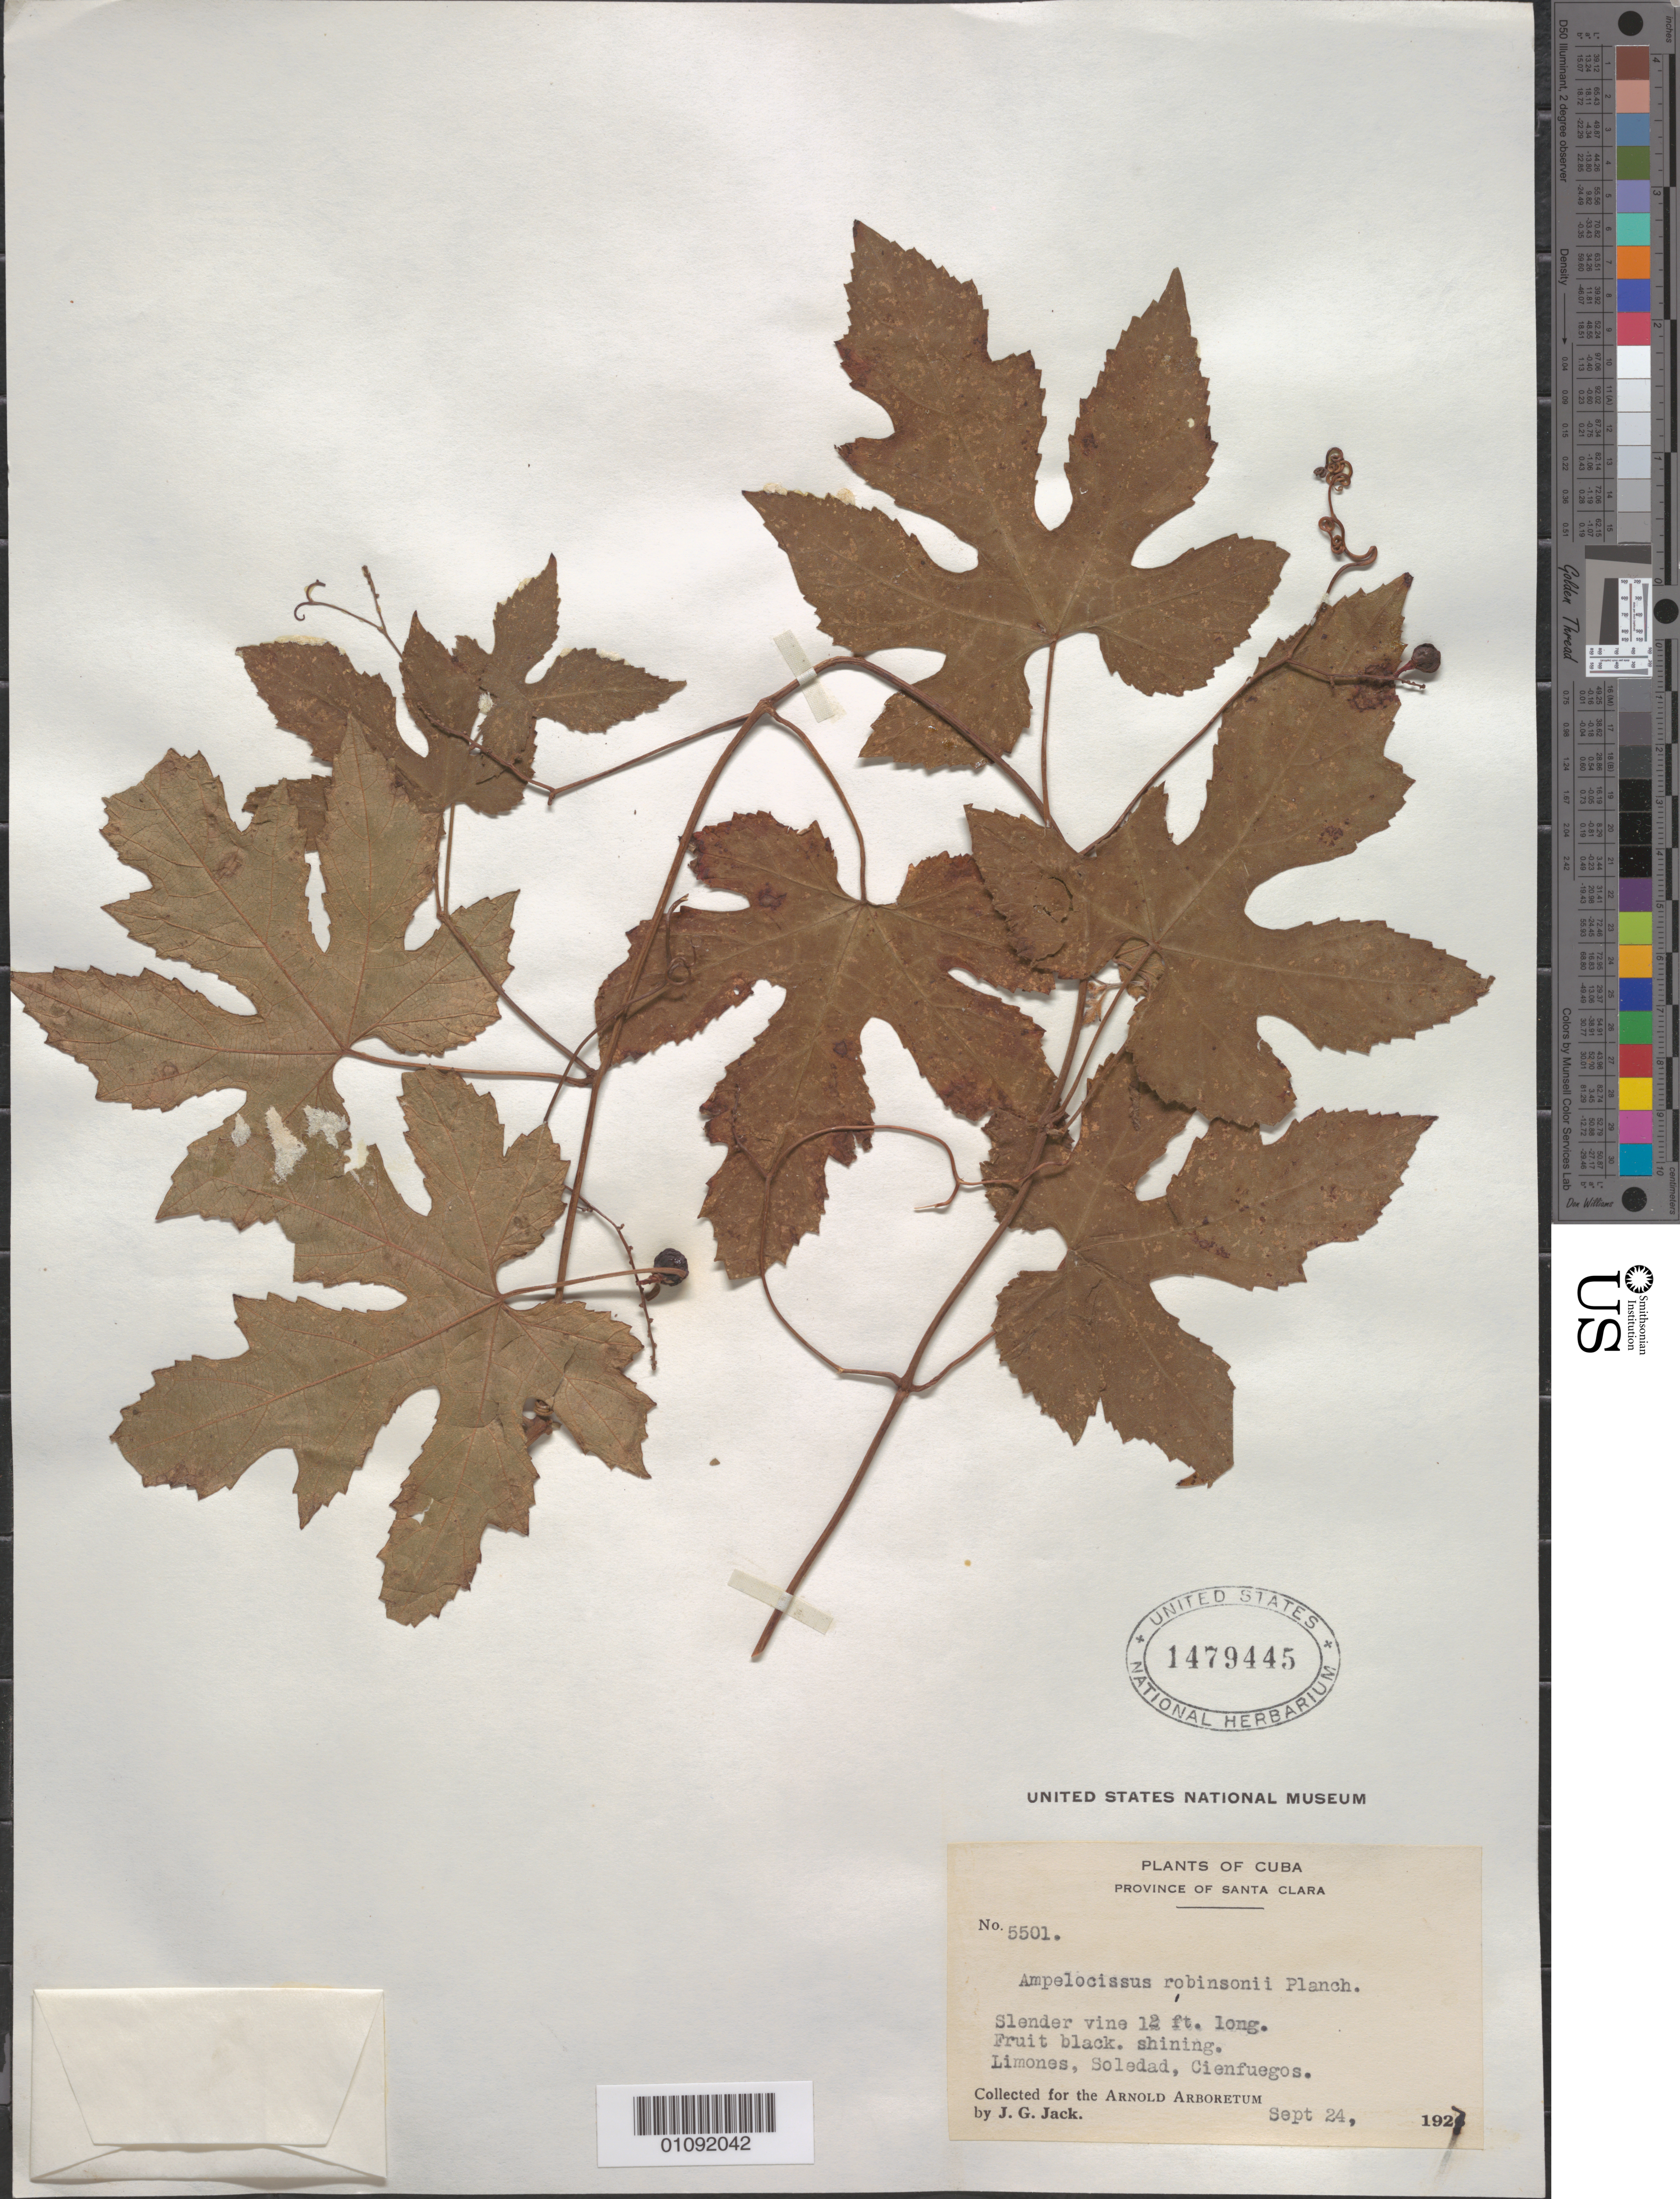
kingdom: Plantae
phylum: Tracheophyta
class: Magnoliopsida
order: Vitales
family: Vitaceae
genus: Ampelocissus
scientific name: Ampelocissus robinsonii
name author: Planch.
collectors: J. G. Jack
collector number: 5501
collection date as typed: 24 Sep 1927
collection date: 1927-09-24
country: Cuba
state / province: Cienfuegos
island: Cuba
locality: Limones, Soledad, Cienfuegos Province of Santa Clara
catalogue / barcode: US 1479445